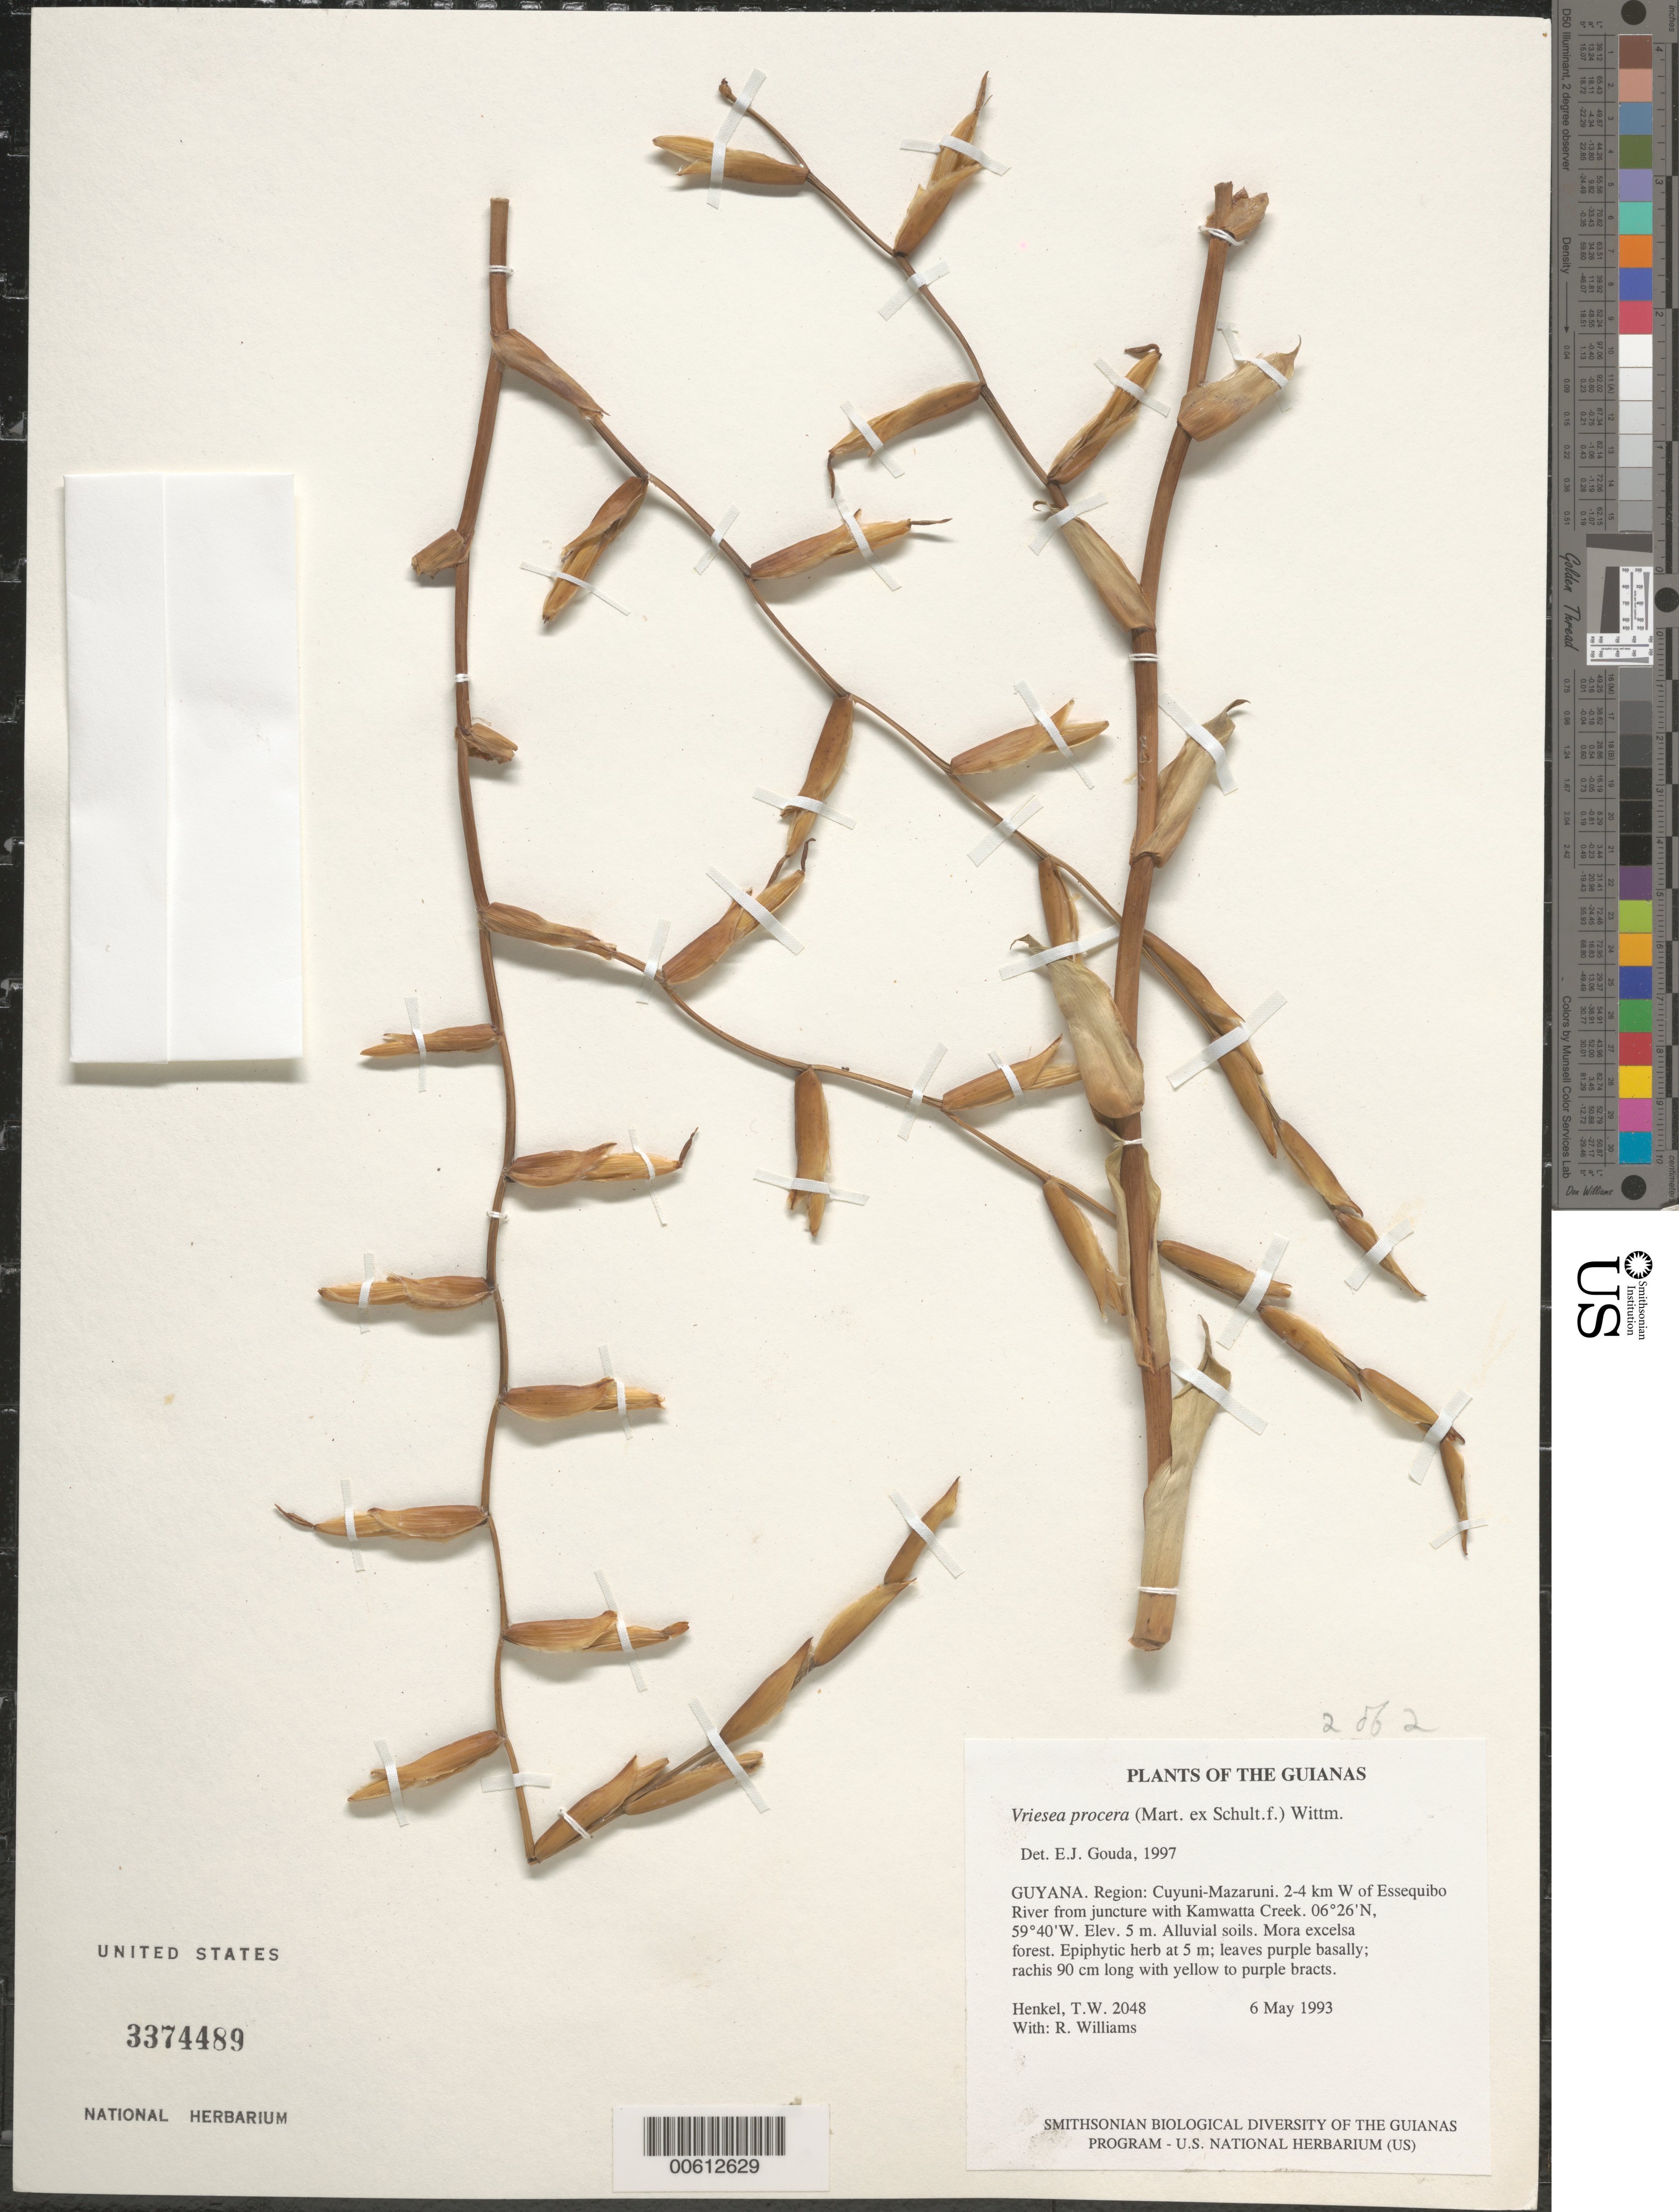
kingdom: Plantae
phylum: Tracheophyta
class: Liliopsida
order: Poales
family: Bromeliaceae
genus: Vriesea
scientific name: Vriesea procera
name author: (Mart. ex Schult. & Schult. f.) Wittm.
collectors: T. Henkel & R. Williams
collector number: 2048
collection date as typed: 6 May 1993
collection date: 1993-05-06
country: Guyana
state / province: Cuyuni-Mazaruni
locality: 2-4 km W of Essequibo River from juncture with Kamwatta Creek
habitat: Alluvial soils. Mora excelsa forest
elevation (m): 5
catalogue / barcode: US 3374489